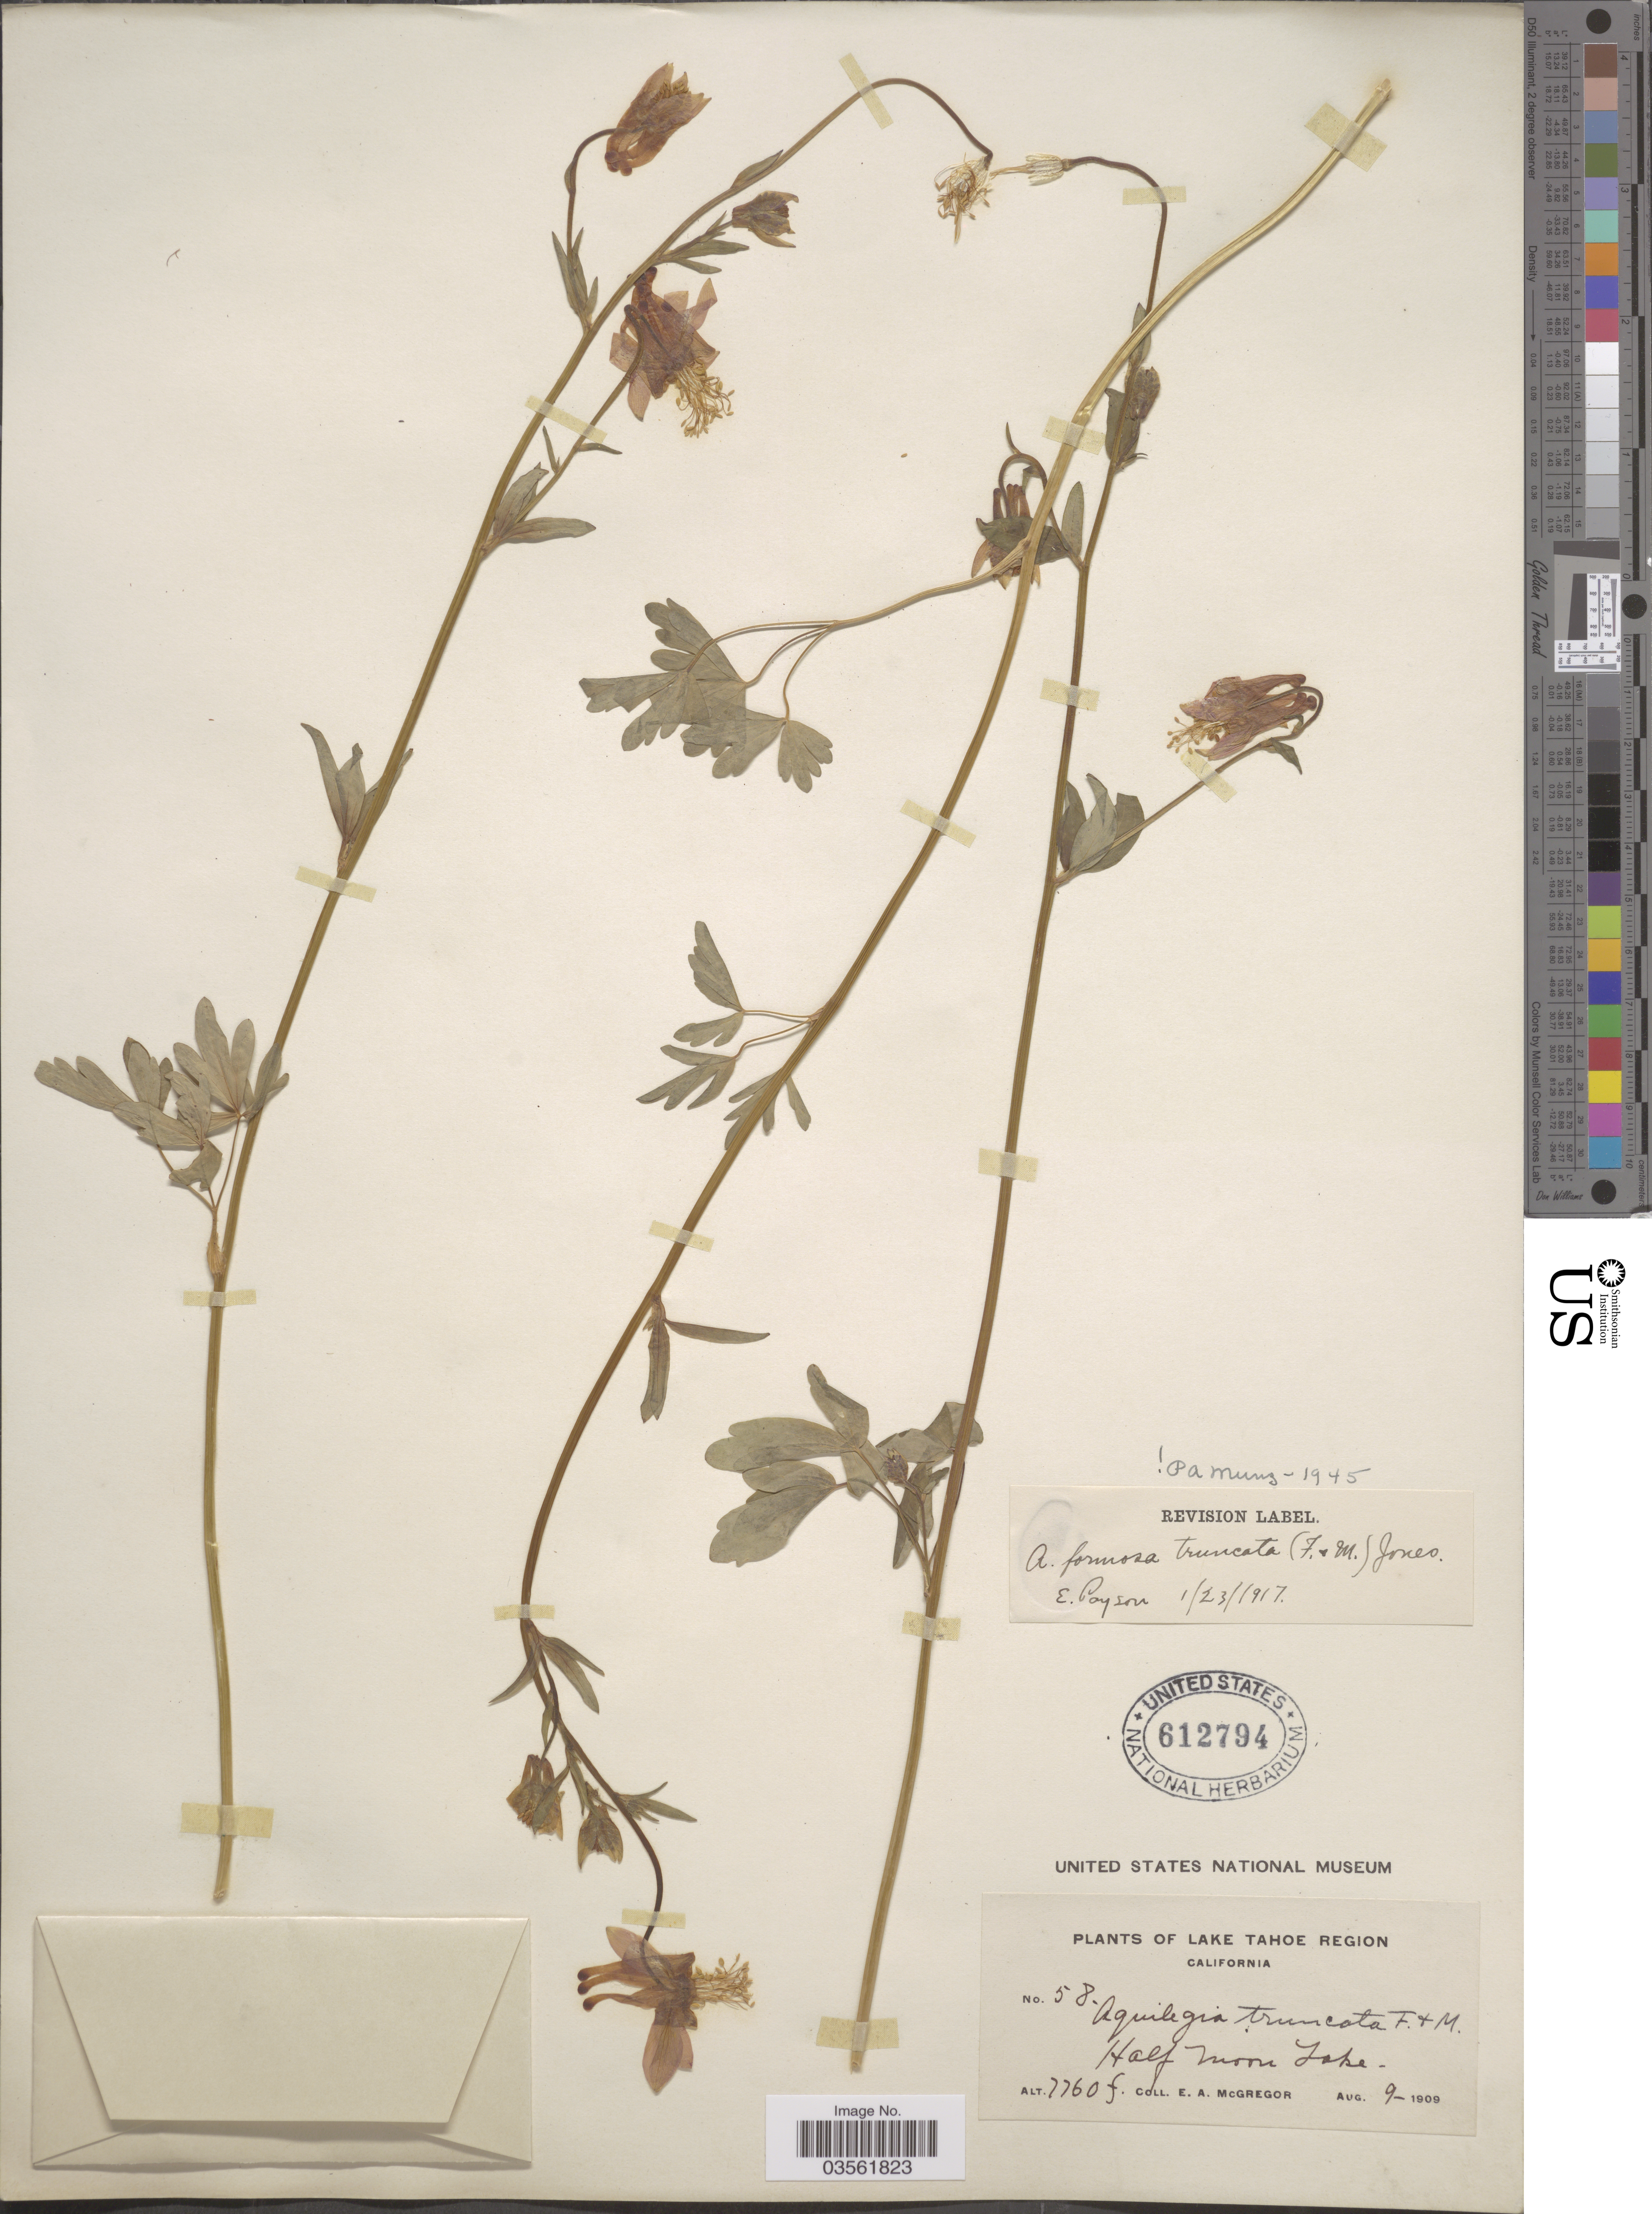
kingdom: Plantae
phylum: Tracheophyta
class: Magnoliopsida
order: Ranunculales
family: Ranunculaceae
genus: Aquilegia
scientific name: Aquilegia formosa var. truncata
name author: M.E. Jones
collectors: E. A. McGregor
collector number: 7760f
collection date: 1909-08-09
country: United States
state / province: California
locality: Lake Tahoe Region. Half Moon Lake.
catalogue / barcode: US 612794